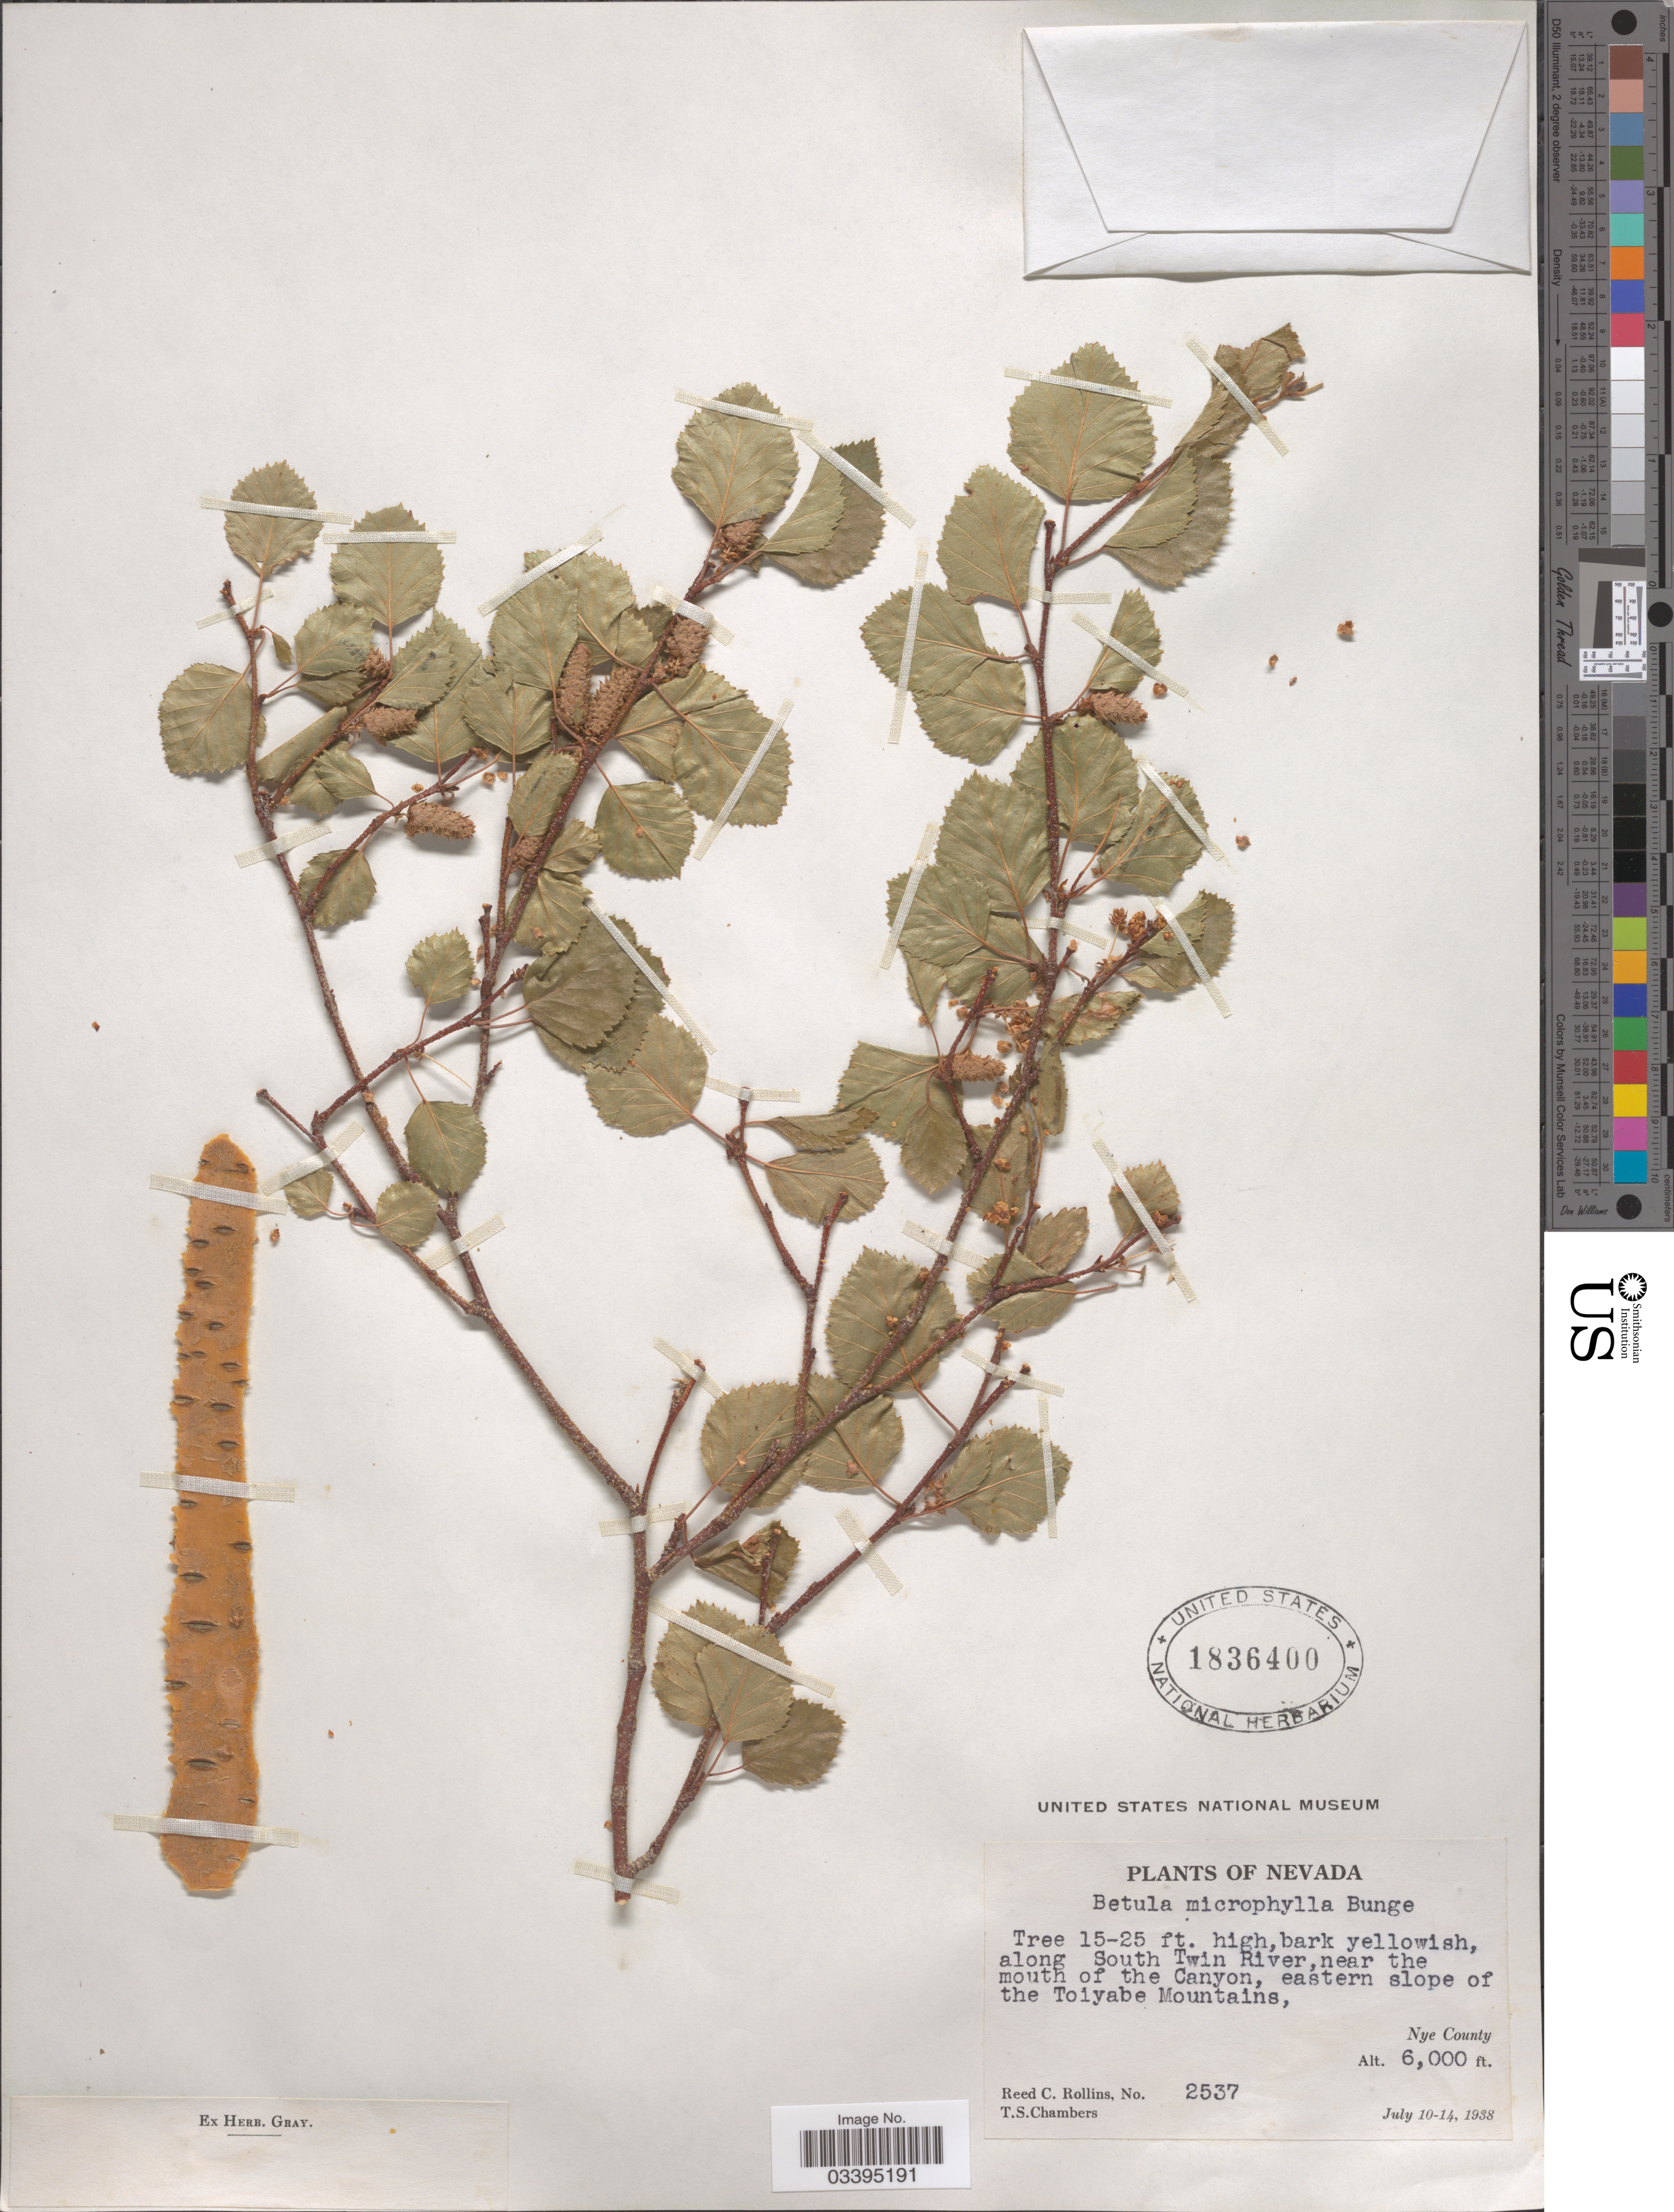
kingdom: Plantae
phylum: Tracheophyta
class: Magnoliopsida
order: Fagales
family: Betulaceae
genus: Betula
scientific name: Betula fontinalis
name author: Sarg.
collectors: R. C. Rollins & T. Chambers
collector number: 2537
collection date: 1938-07-10/1938-07-14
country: United States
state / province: Nevada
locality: Along South Twin River, near the mouth of the Canyon, eastern slope of the Toiyabe Mountains, Nye County.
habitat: along river near mouth of the canyon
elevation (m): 1829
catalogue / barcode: US 1836400